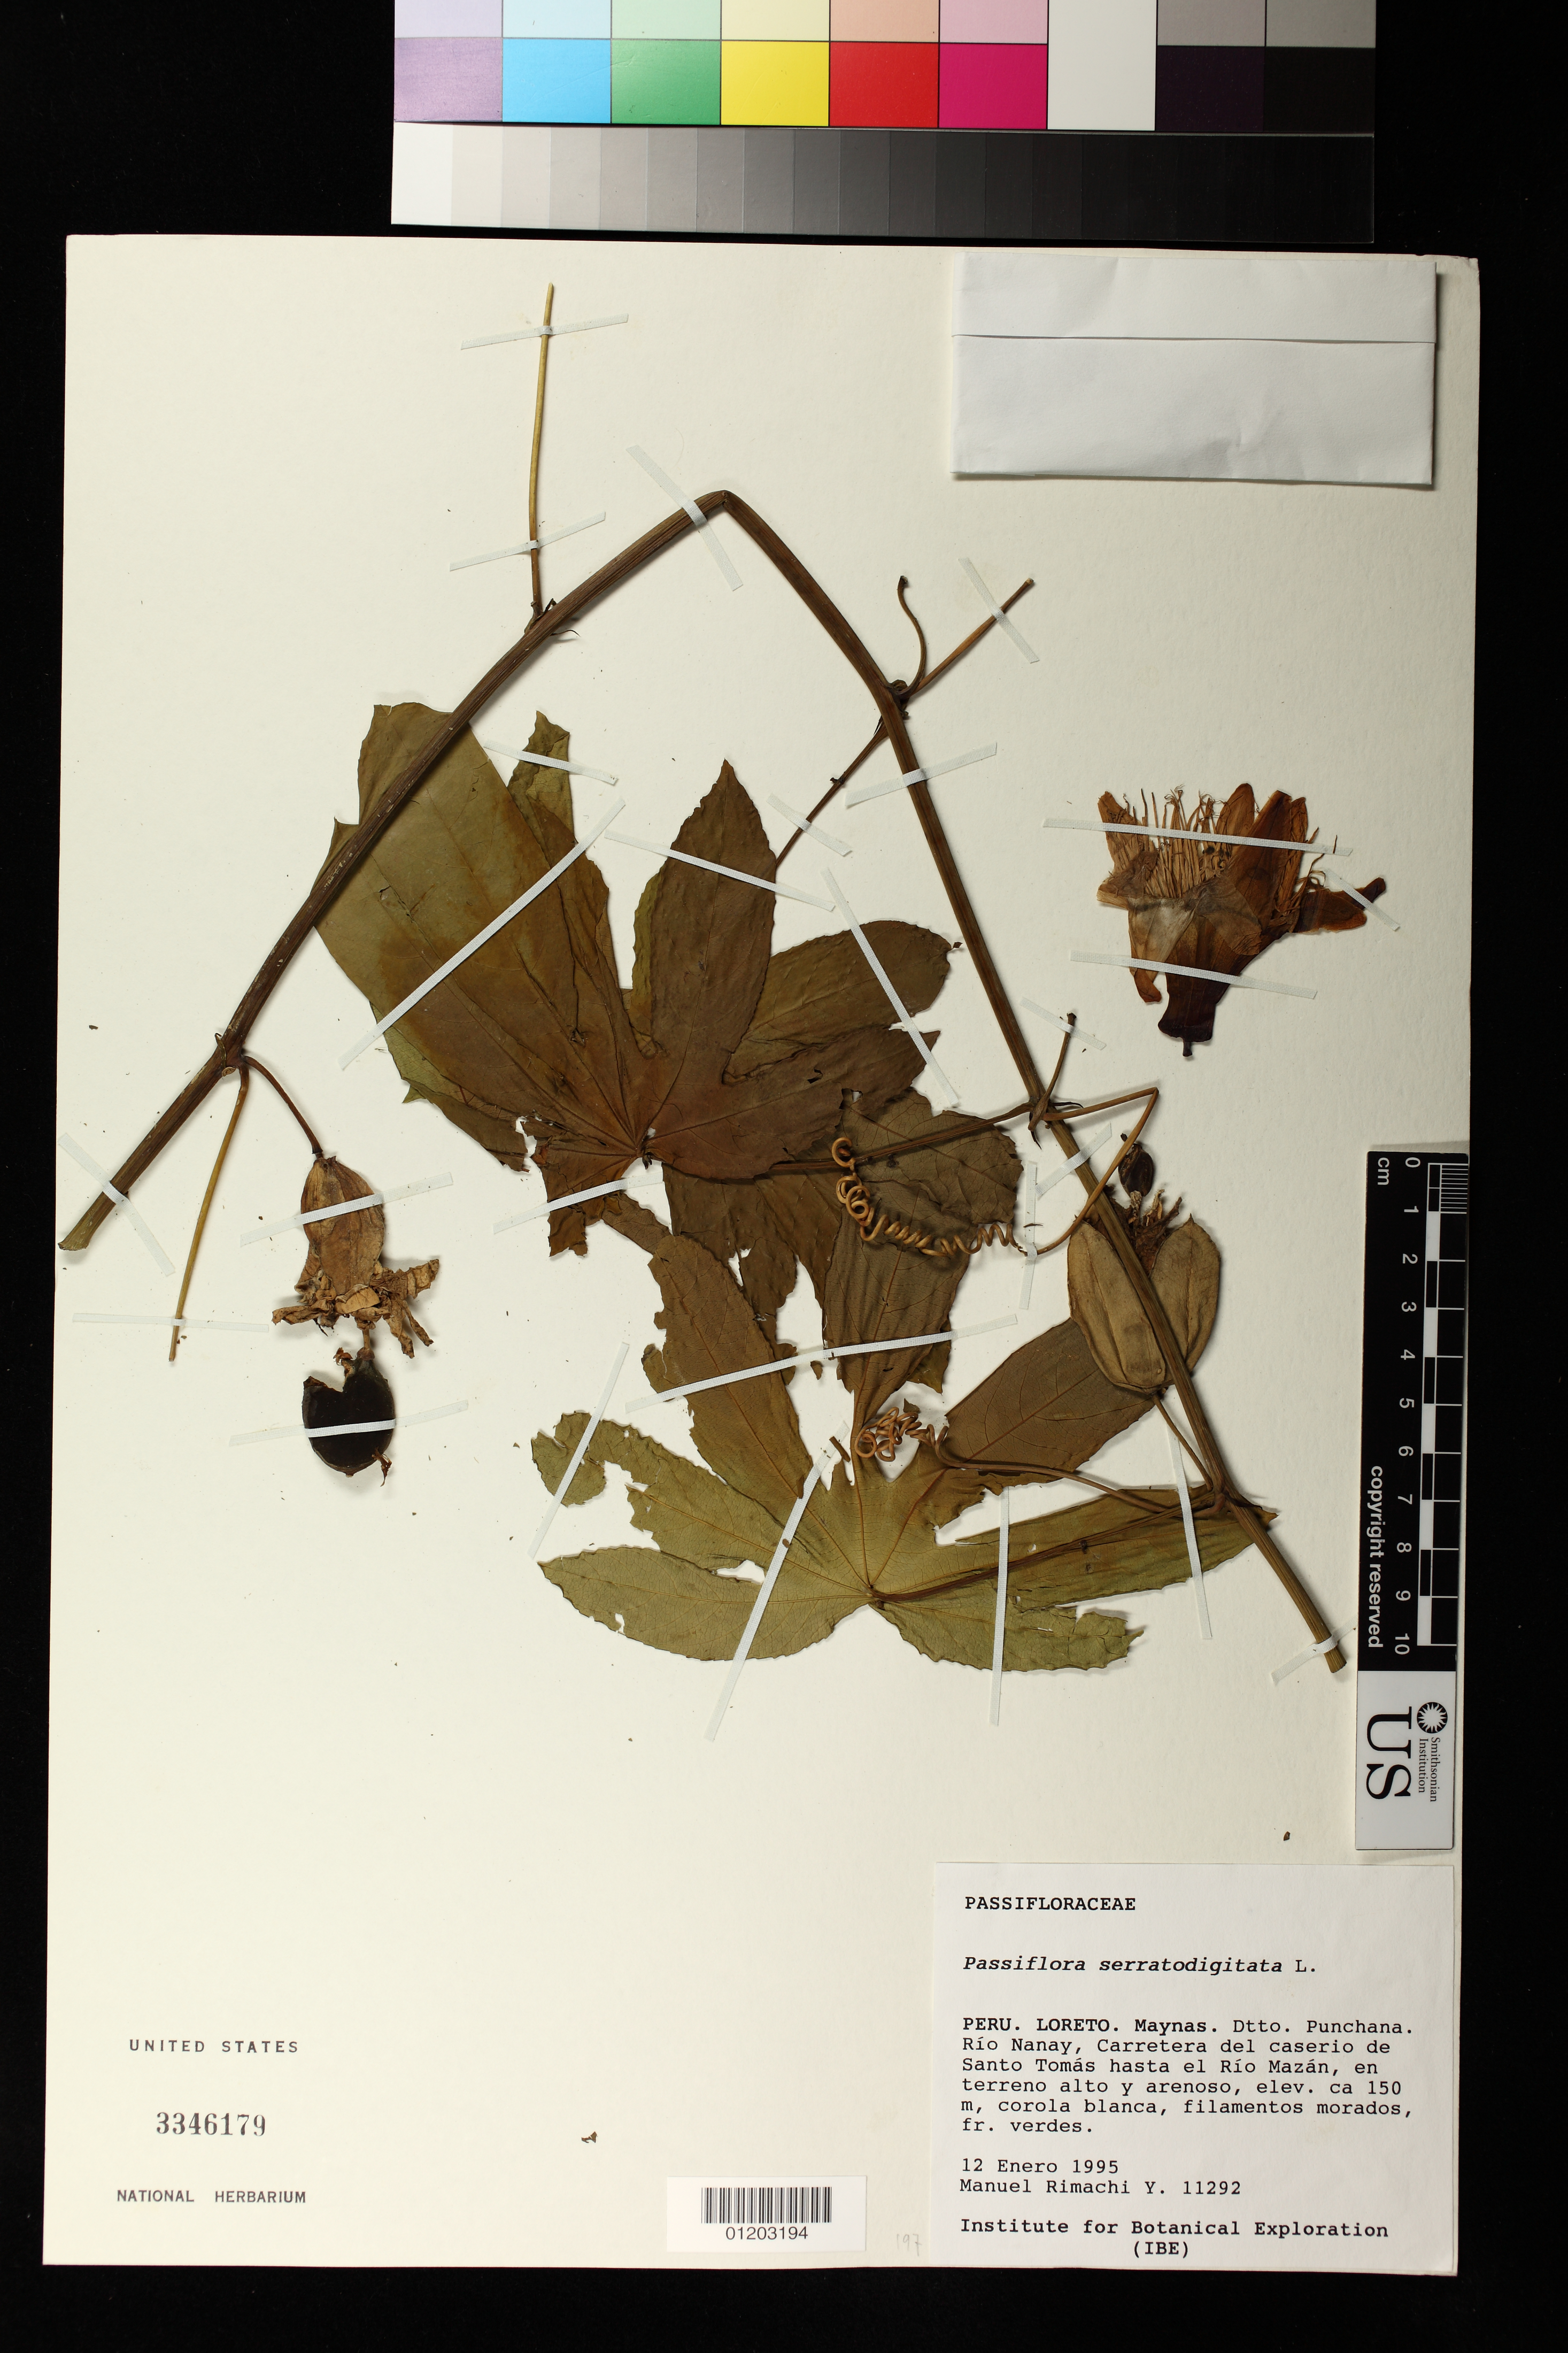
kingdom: Plantae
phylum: Tracheophyta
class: Magnoliopsida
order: Malpighiales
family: Passifloraceae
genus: Passiflora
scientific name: Passiflora serratodigitata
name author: L.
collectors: M. Rimachi Y.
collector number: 11292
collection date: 1995-01-12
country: Peru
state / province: Loreto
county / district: Maynas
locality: Loreto. Maynas. Dtto. Punchana. Rio Nanay, Carretera del caserio de Santo Tomas hasta el Rio Mazan, en terreno alto y arenoso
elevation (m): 150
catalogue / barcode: US 3346179